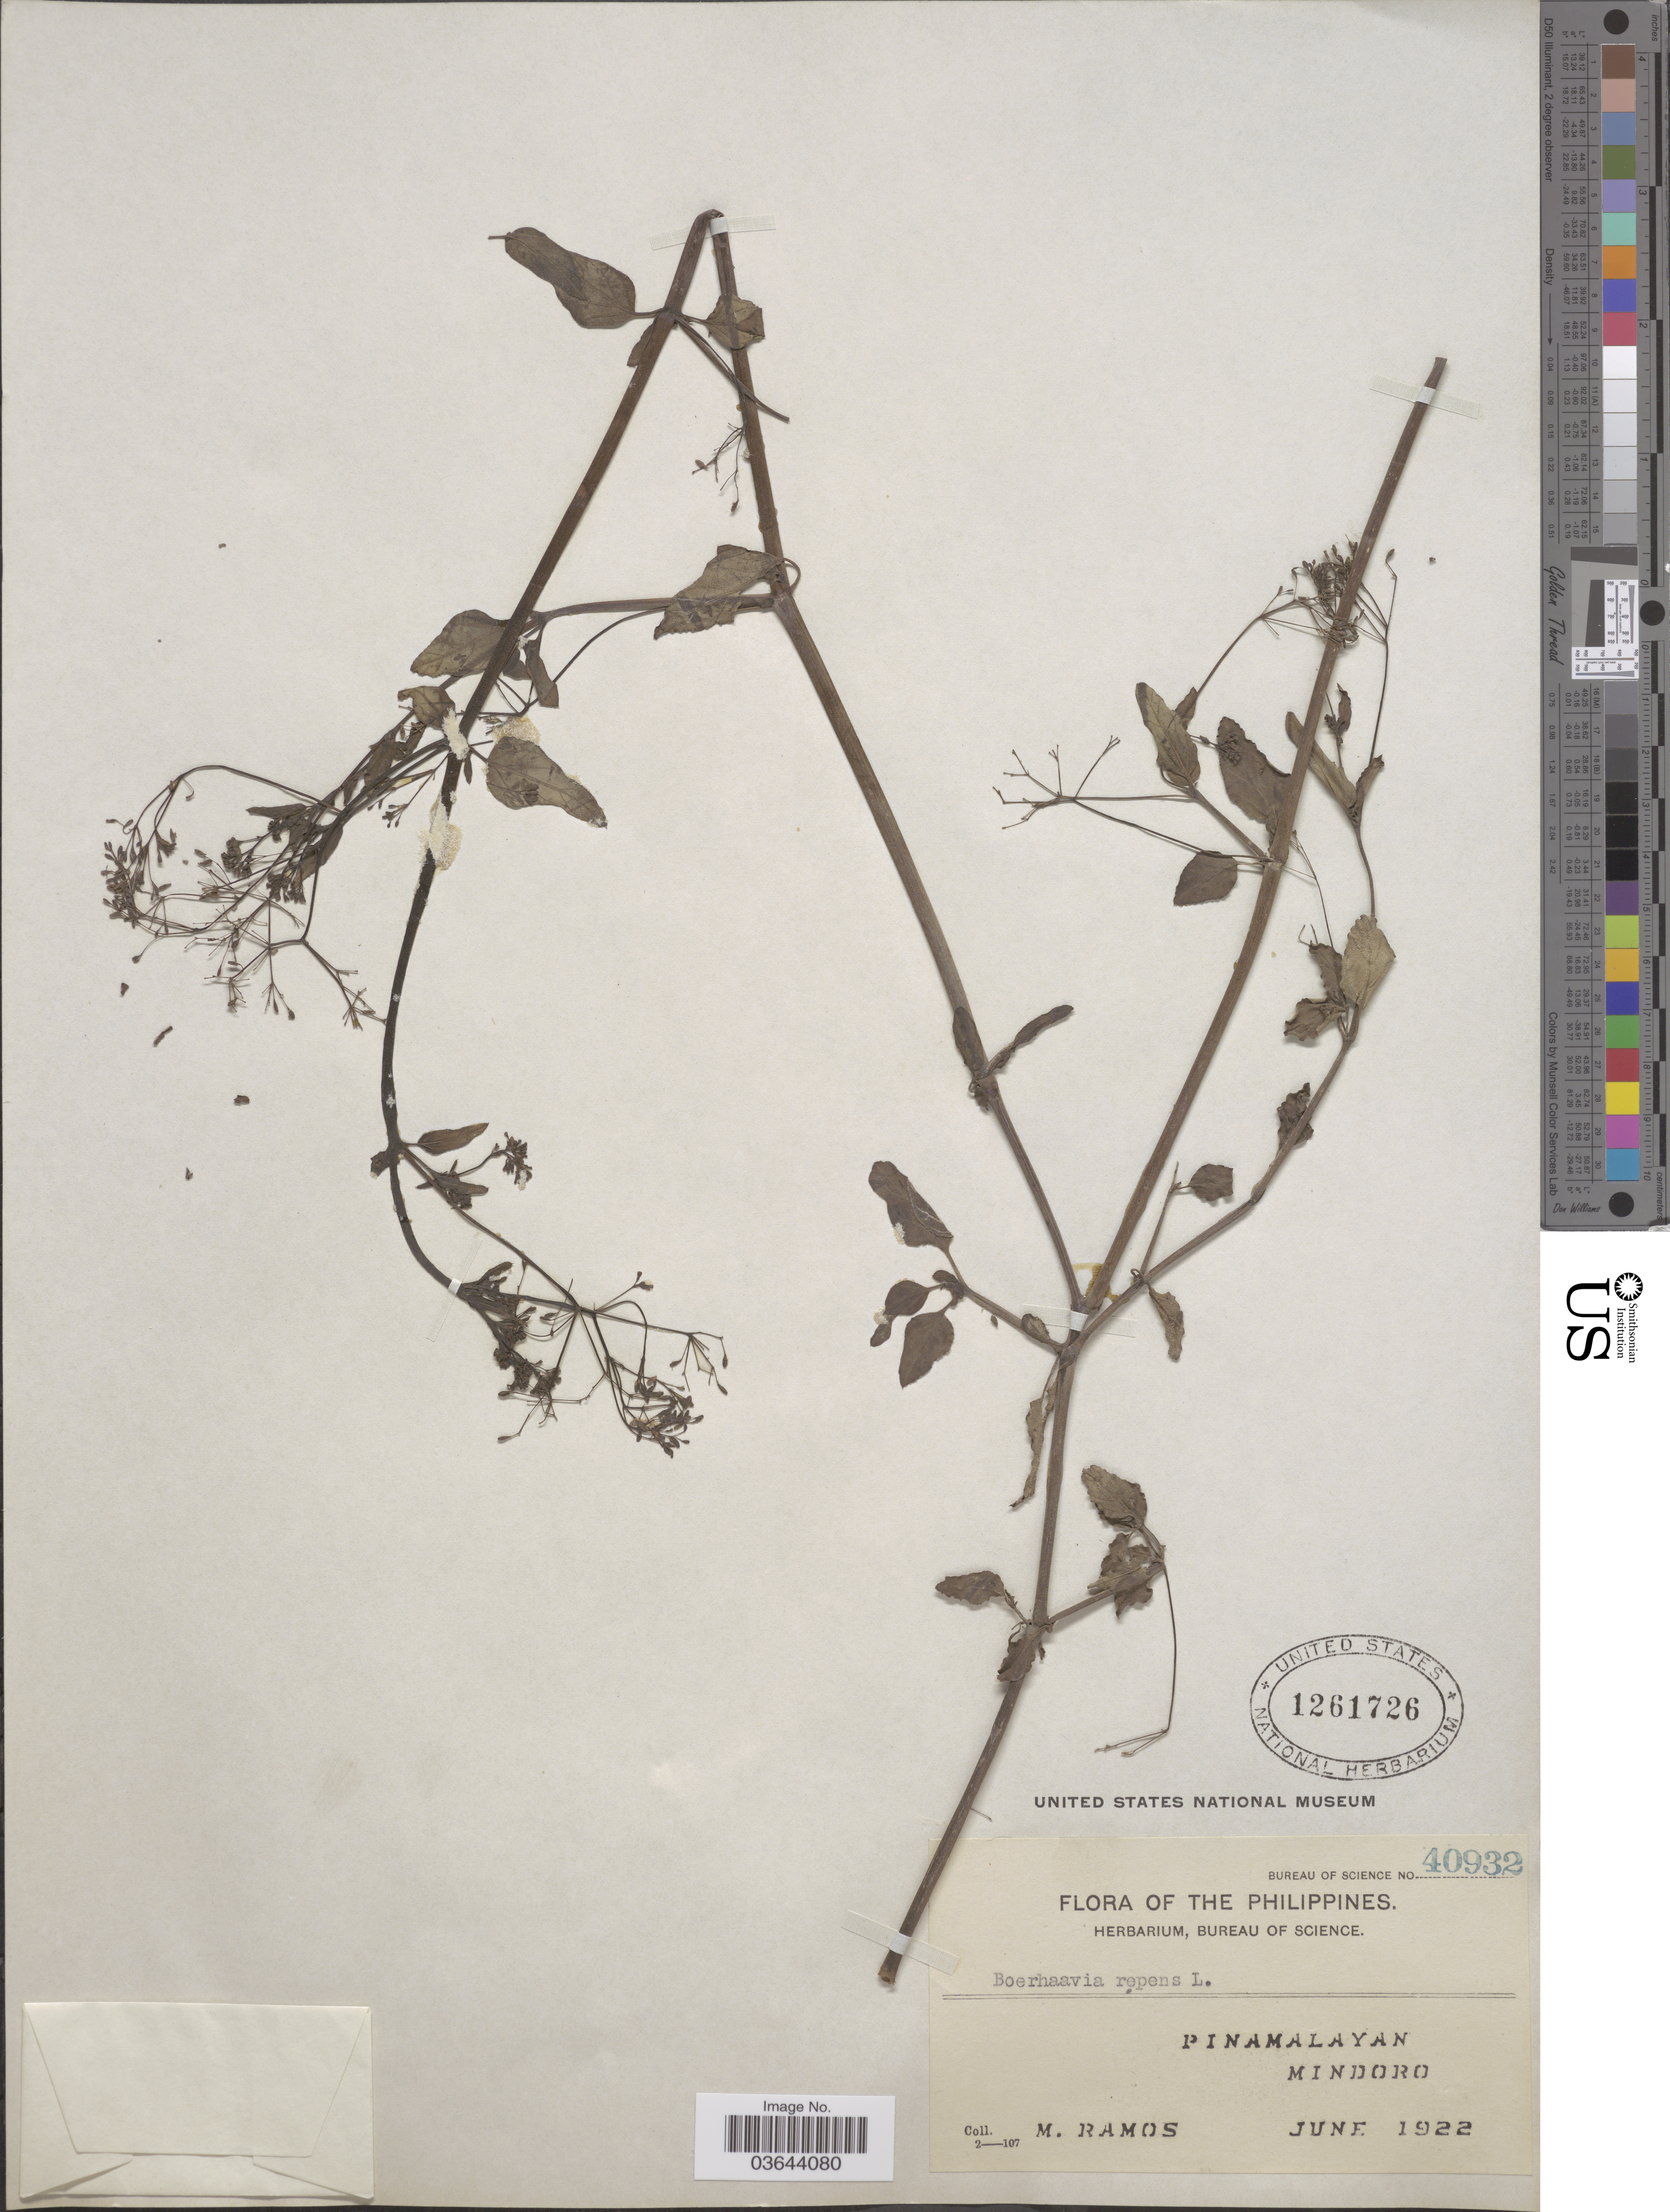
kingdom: Plantae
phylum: Tracheophyta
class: Magnoliopsida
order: Caryophyllales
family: Nyctaginaceae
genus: Boerhavia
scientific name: Boerhavia diffusa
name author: L.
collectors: M. Ramos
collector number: Bureau of Science 40932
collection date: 1922-06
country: Philippines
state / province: Mimaropa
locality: Pinamalayan Mindoro.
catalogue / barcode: US 1261726